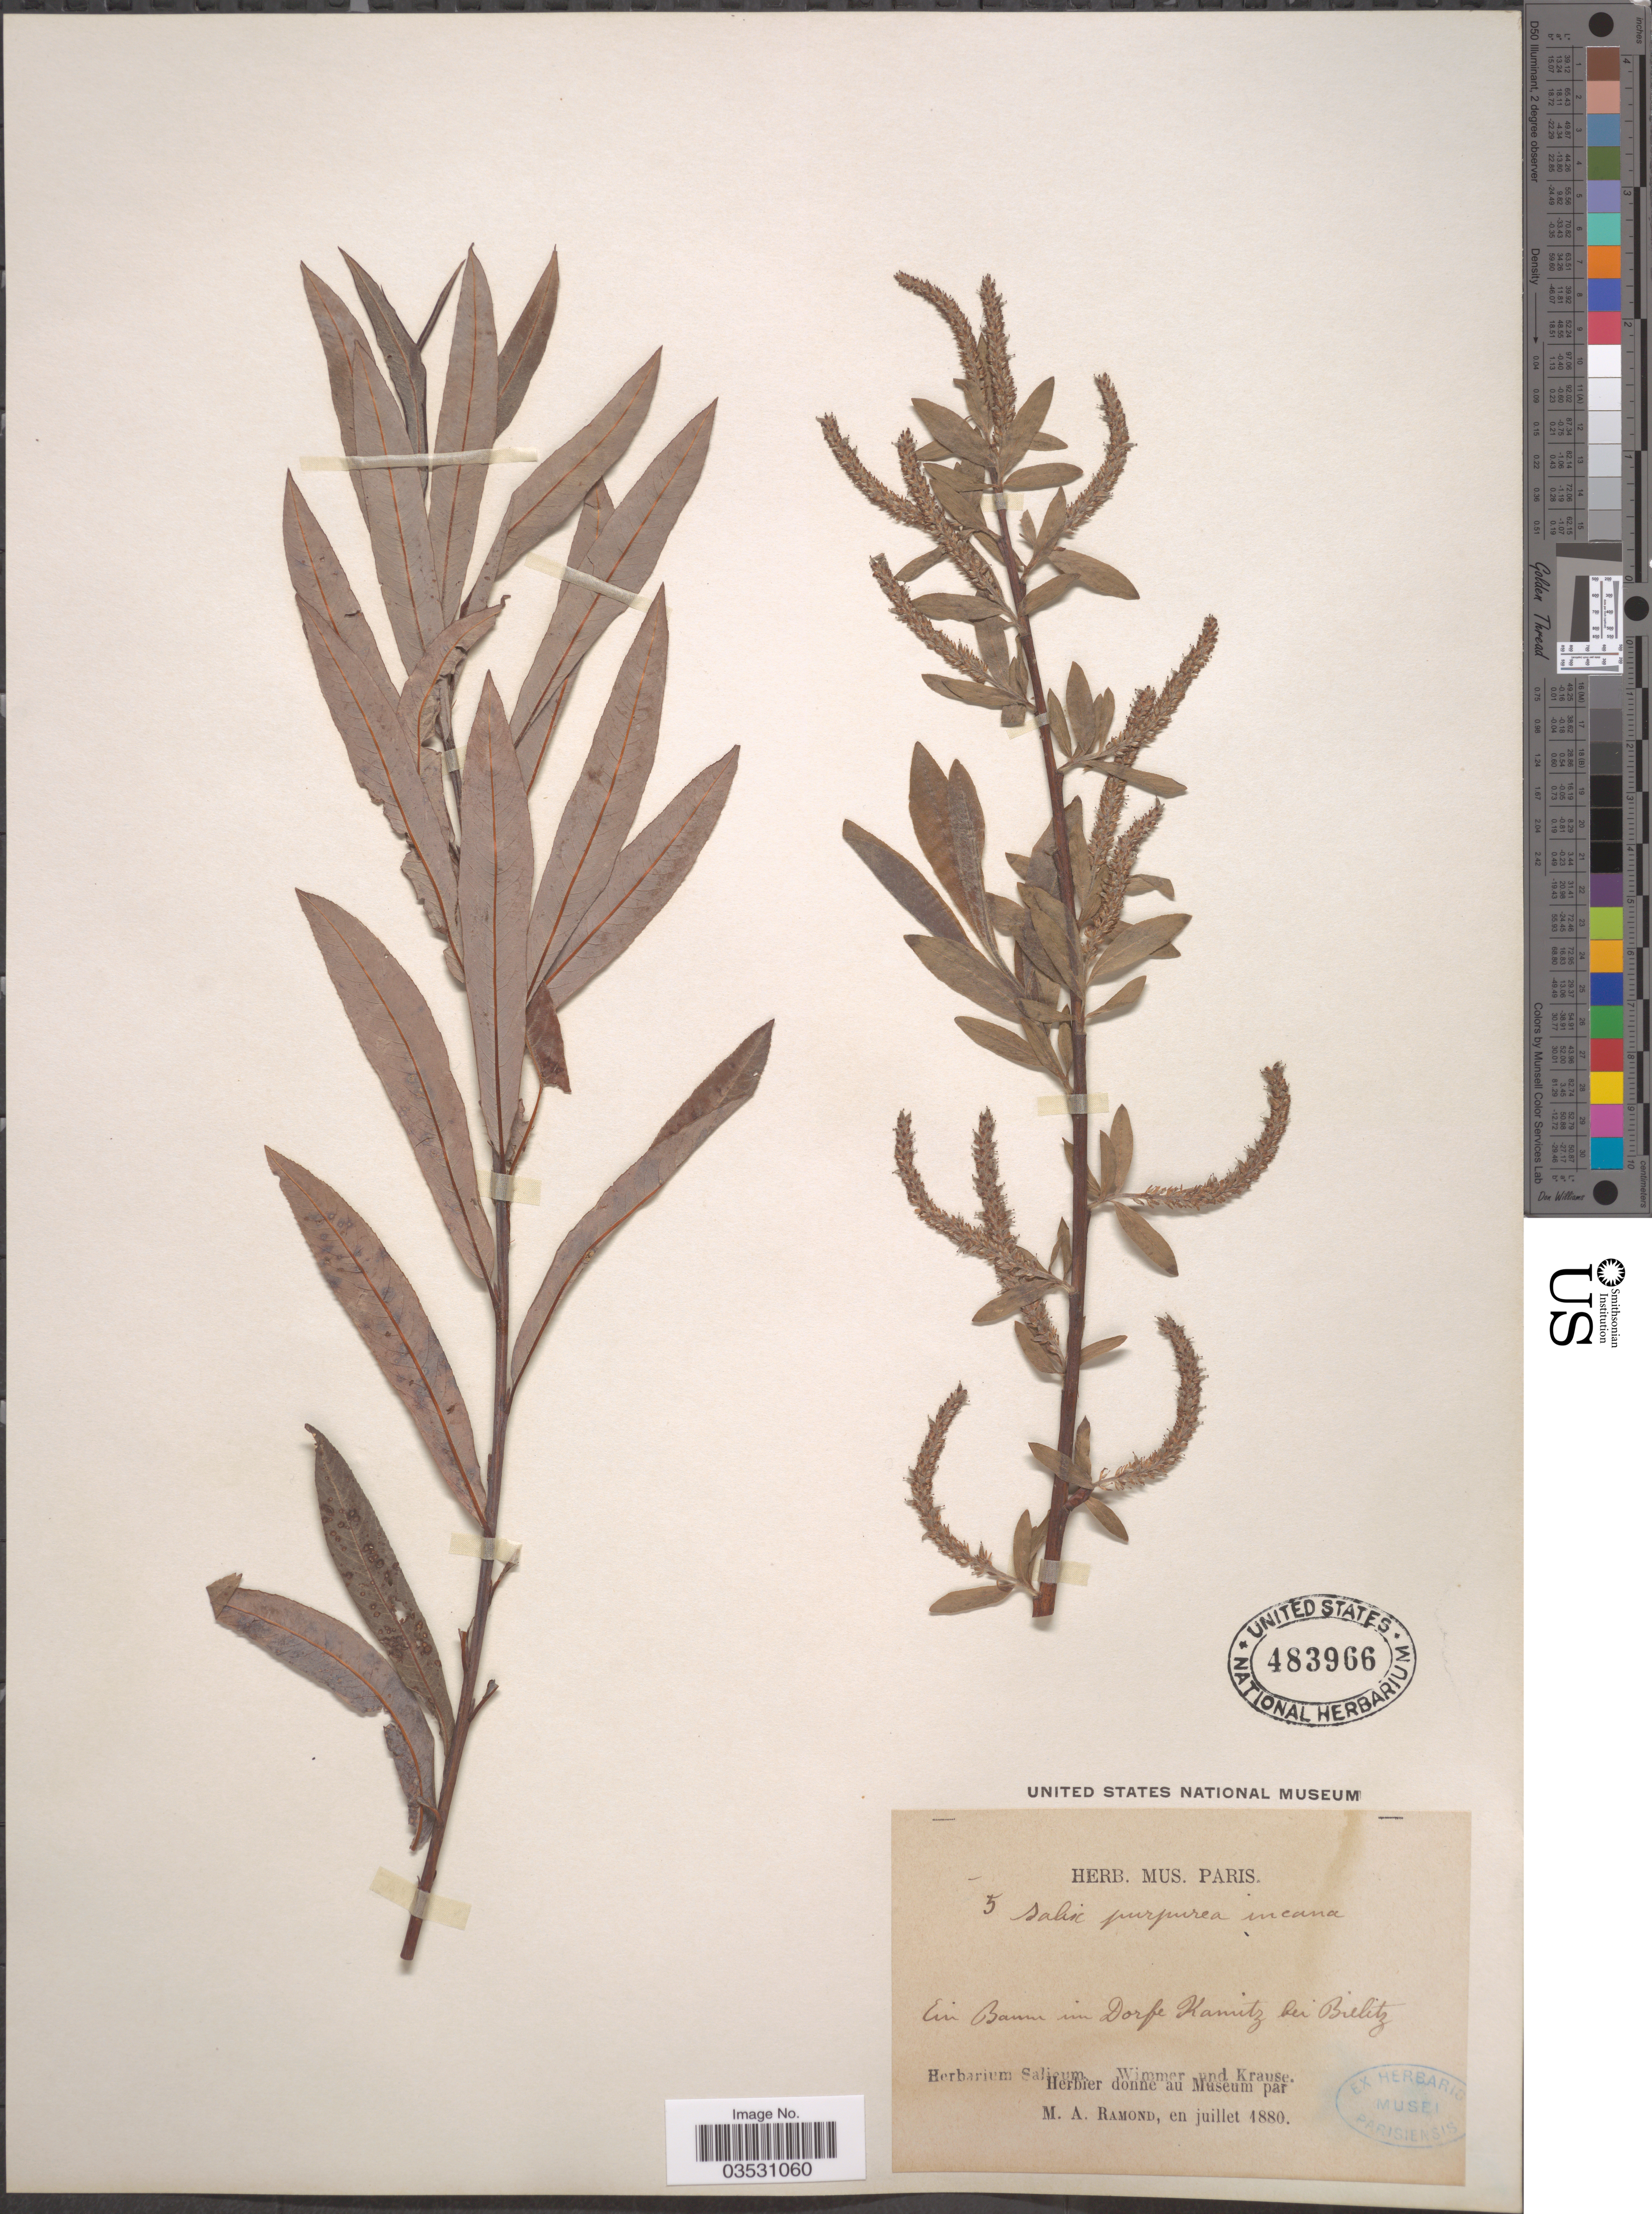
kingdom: Plantae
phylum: Tracheophyta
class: Magnoliopsida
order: Malpighiales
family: Salicaceae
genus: Salix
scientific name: Salix purpurea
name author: L.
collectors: Wimmer & -- Krause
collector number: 5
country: Germany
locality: Ein Baum in Dorfe Kamitz bei Bielitz.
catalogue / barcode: US 483966